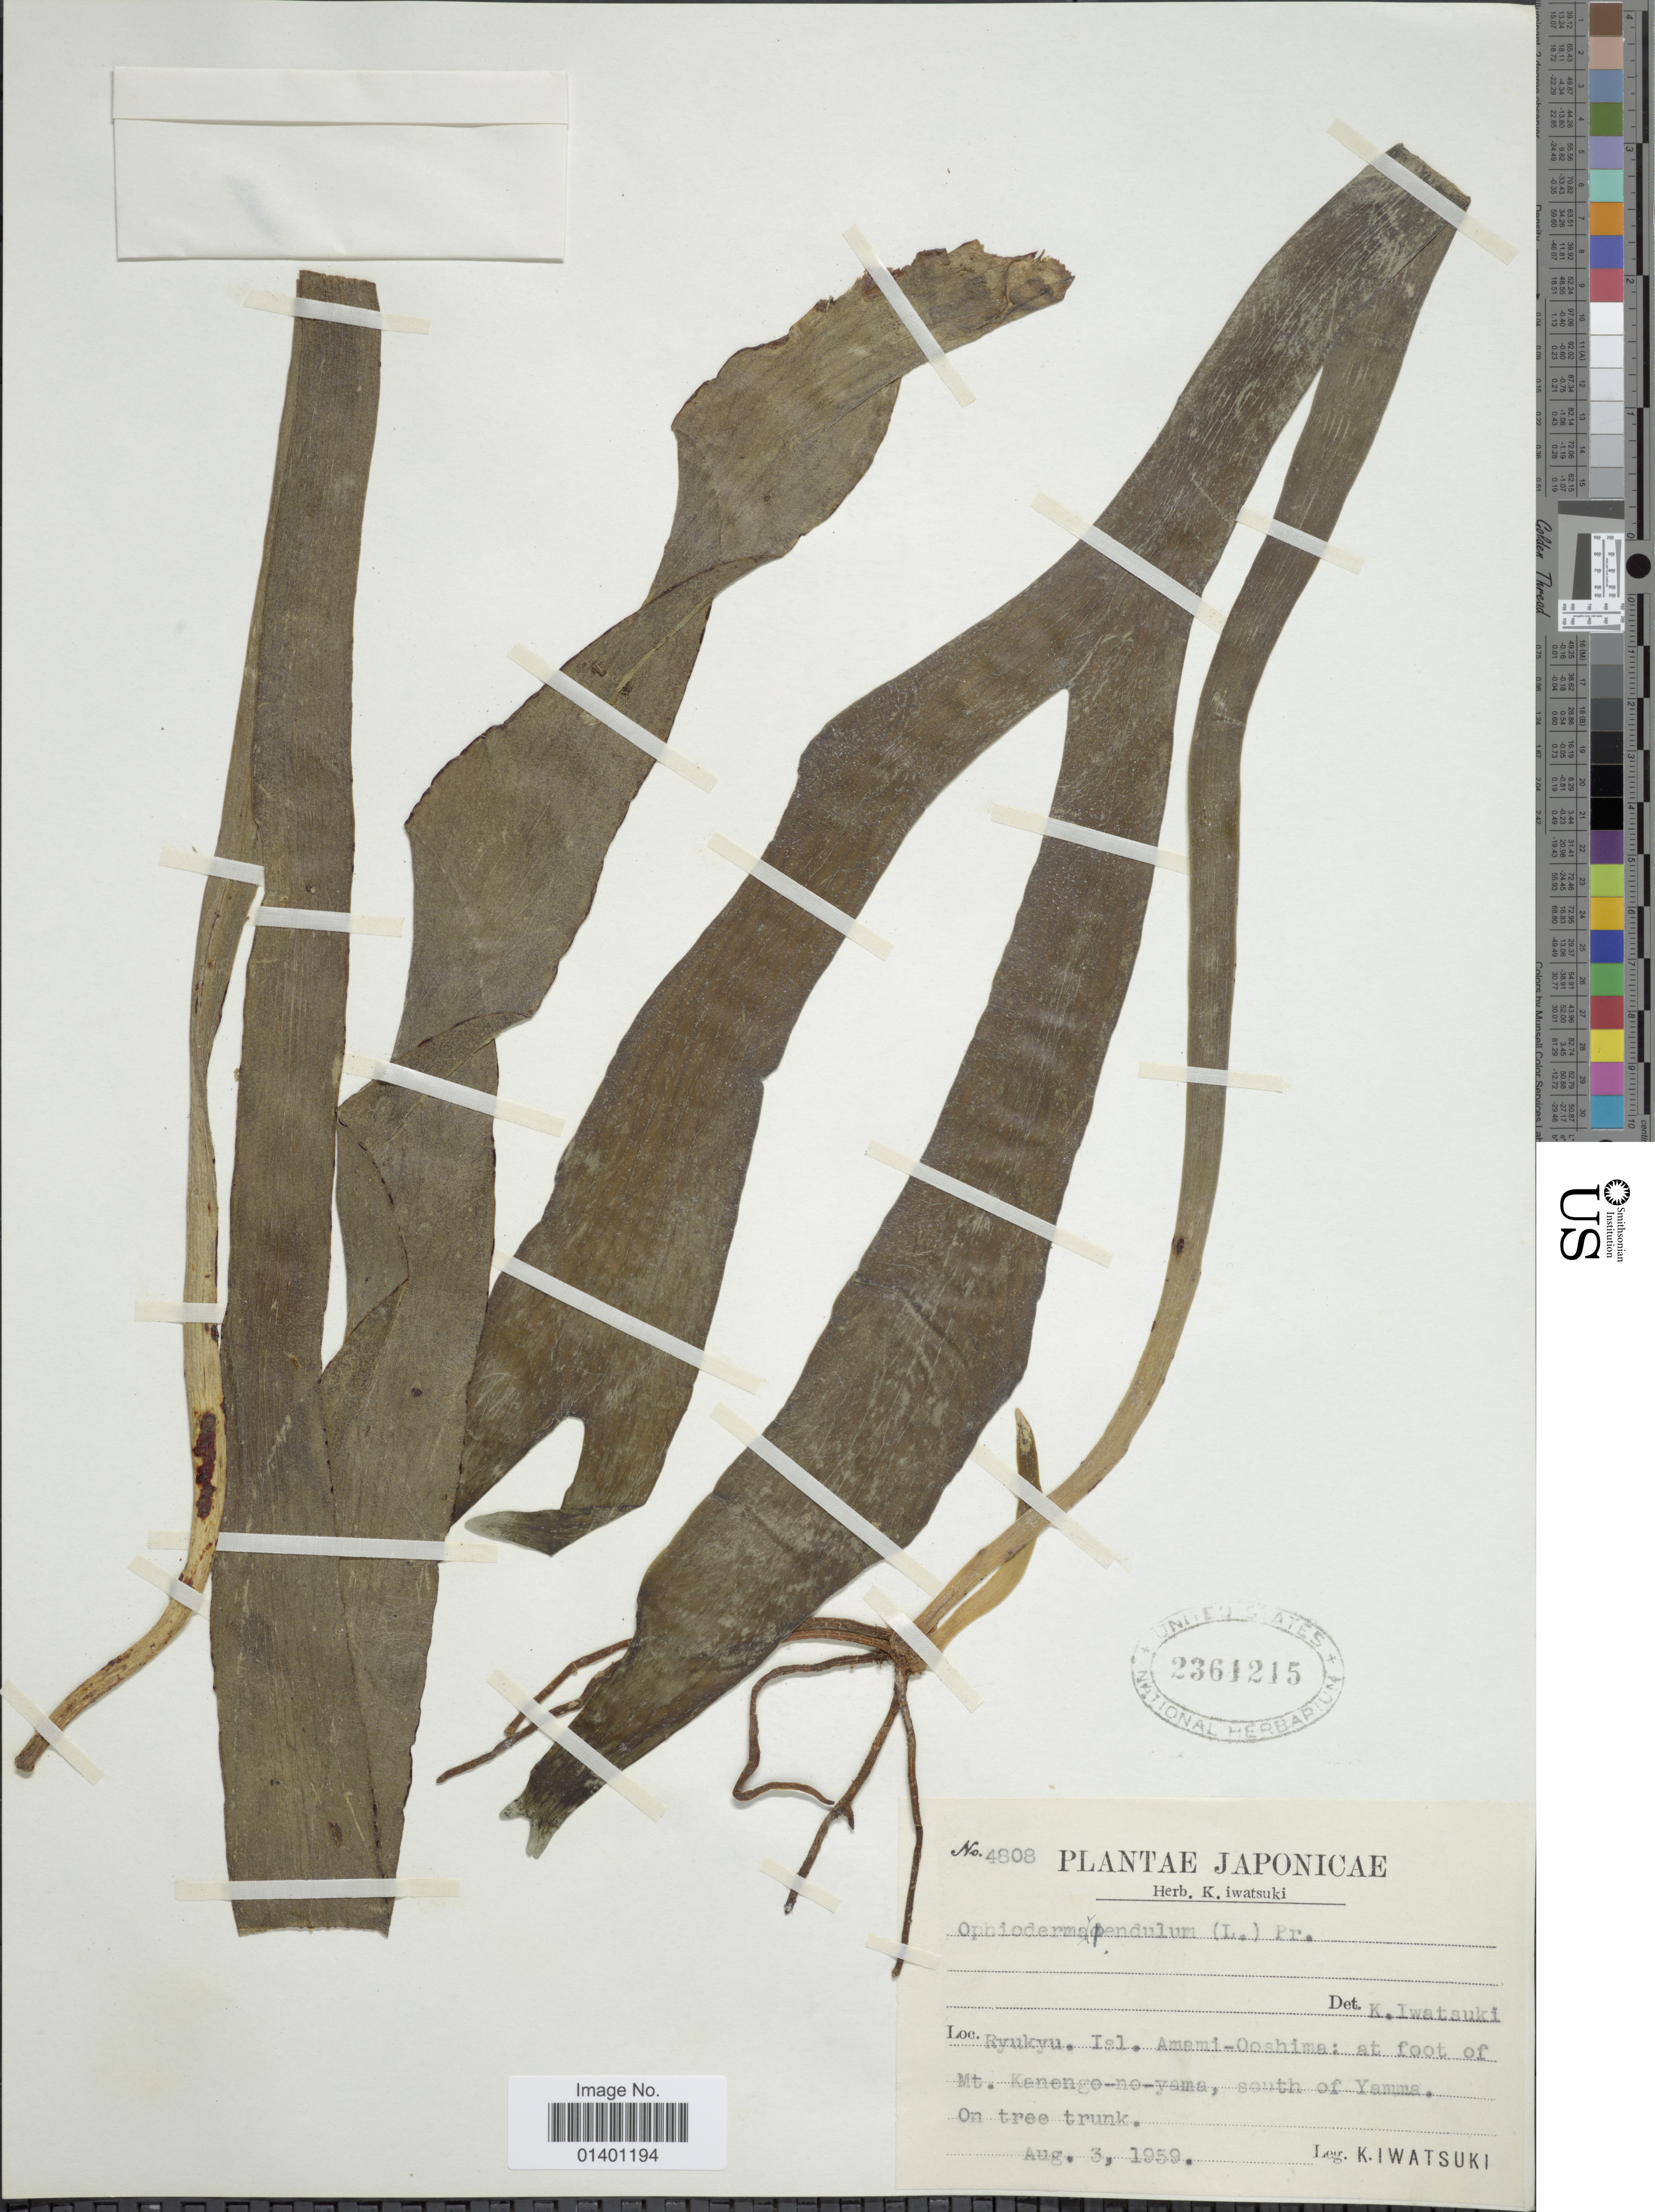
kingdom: Plantae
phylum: Tracheophyta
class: Polypodiopsida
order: Ophioglossales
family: Ophioglossaceae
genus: Ophioglossum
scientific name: Ophioglossum pendulum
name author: L.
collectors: K. Iwatsuki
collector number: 4808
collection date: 1959-08-03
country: Japan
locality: Ryukyu, Isl. Amami-Ooshima: at foot of Mt. Kanenge-no-yama, south of Yamma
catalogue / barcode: US 2361215